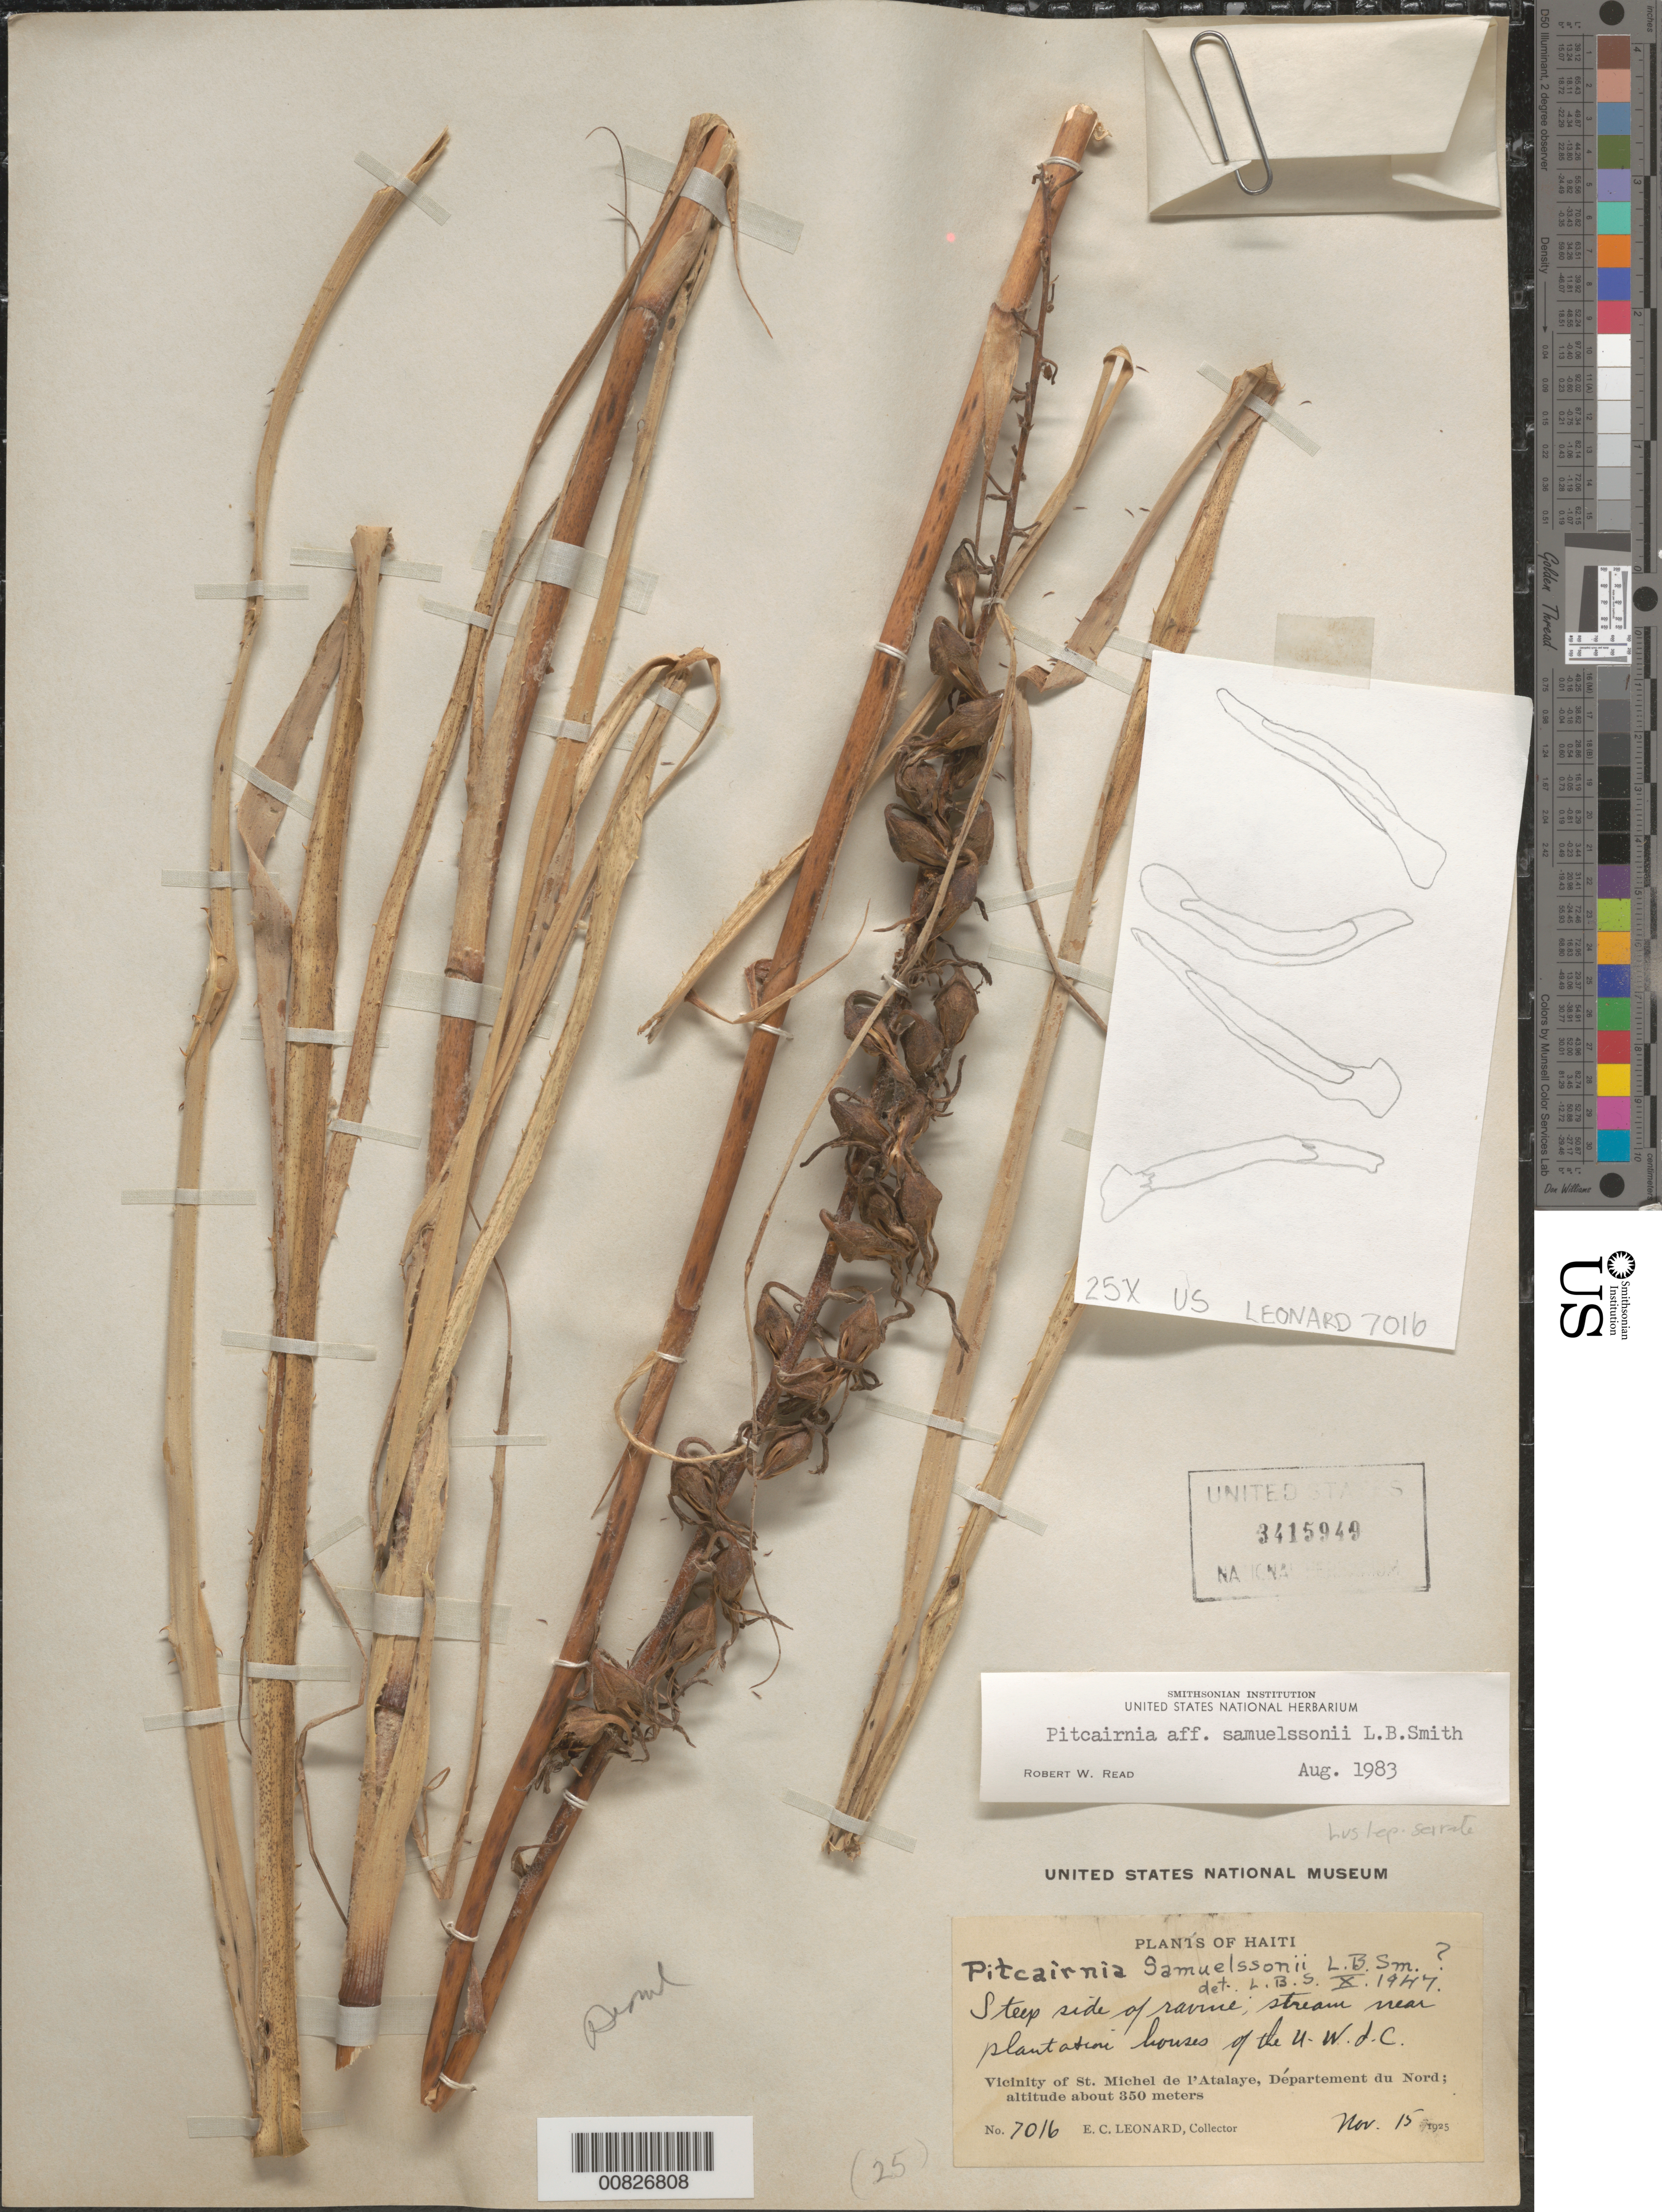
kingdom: Plantae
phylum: Tracheophyta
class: Liliopsida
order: Poales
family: Bromeliaceae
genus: Pitcairnia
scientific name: Pitcairnia samuelssonii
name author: L.B. Sm.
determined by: Read, Robert W., (US), NMNH (UNITED STATES)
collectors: E. C. Leonard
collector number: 7016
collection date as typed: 15 Nov 1925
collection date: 1925-11-15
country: Haiti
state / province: Nord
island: Hispaniola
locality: Vicinity of St. Michel de l'Atalaye, Département du Nord. Stream near plantation houses of the U. W. J. C.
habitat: Steep side of ravine.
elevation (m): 350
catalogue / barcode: US 3415949